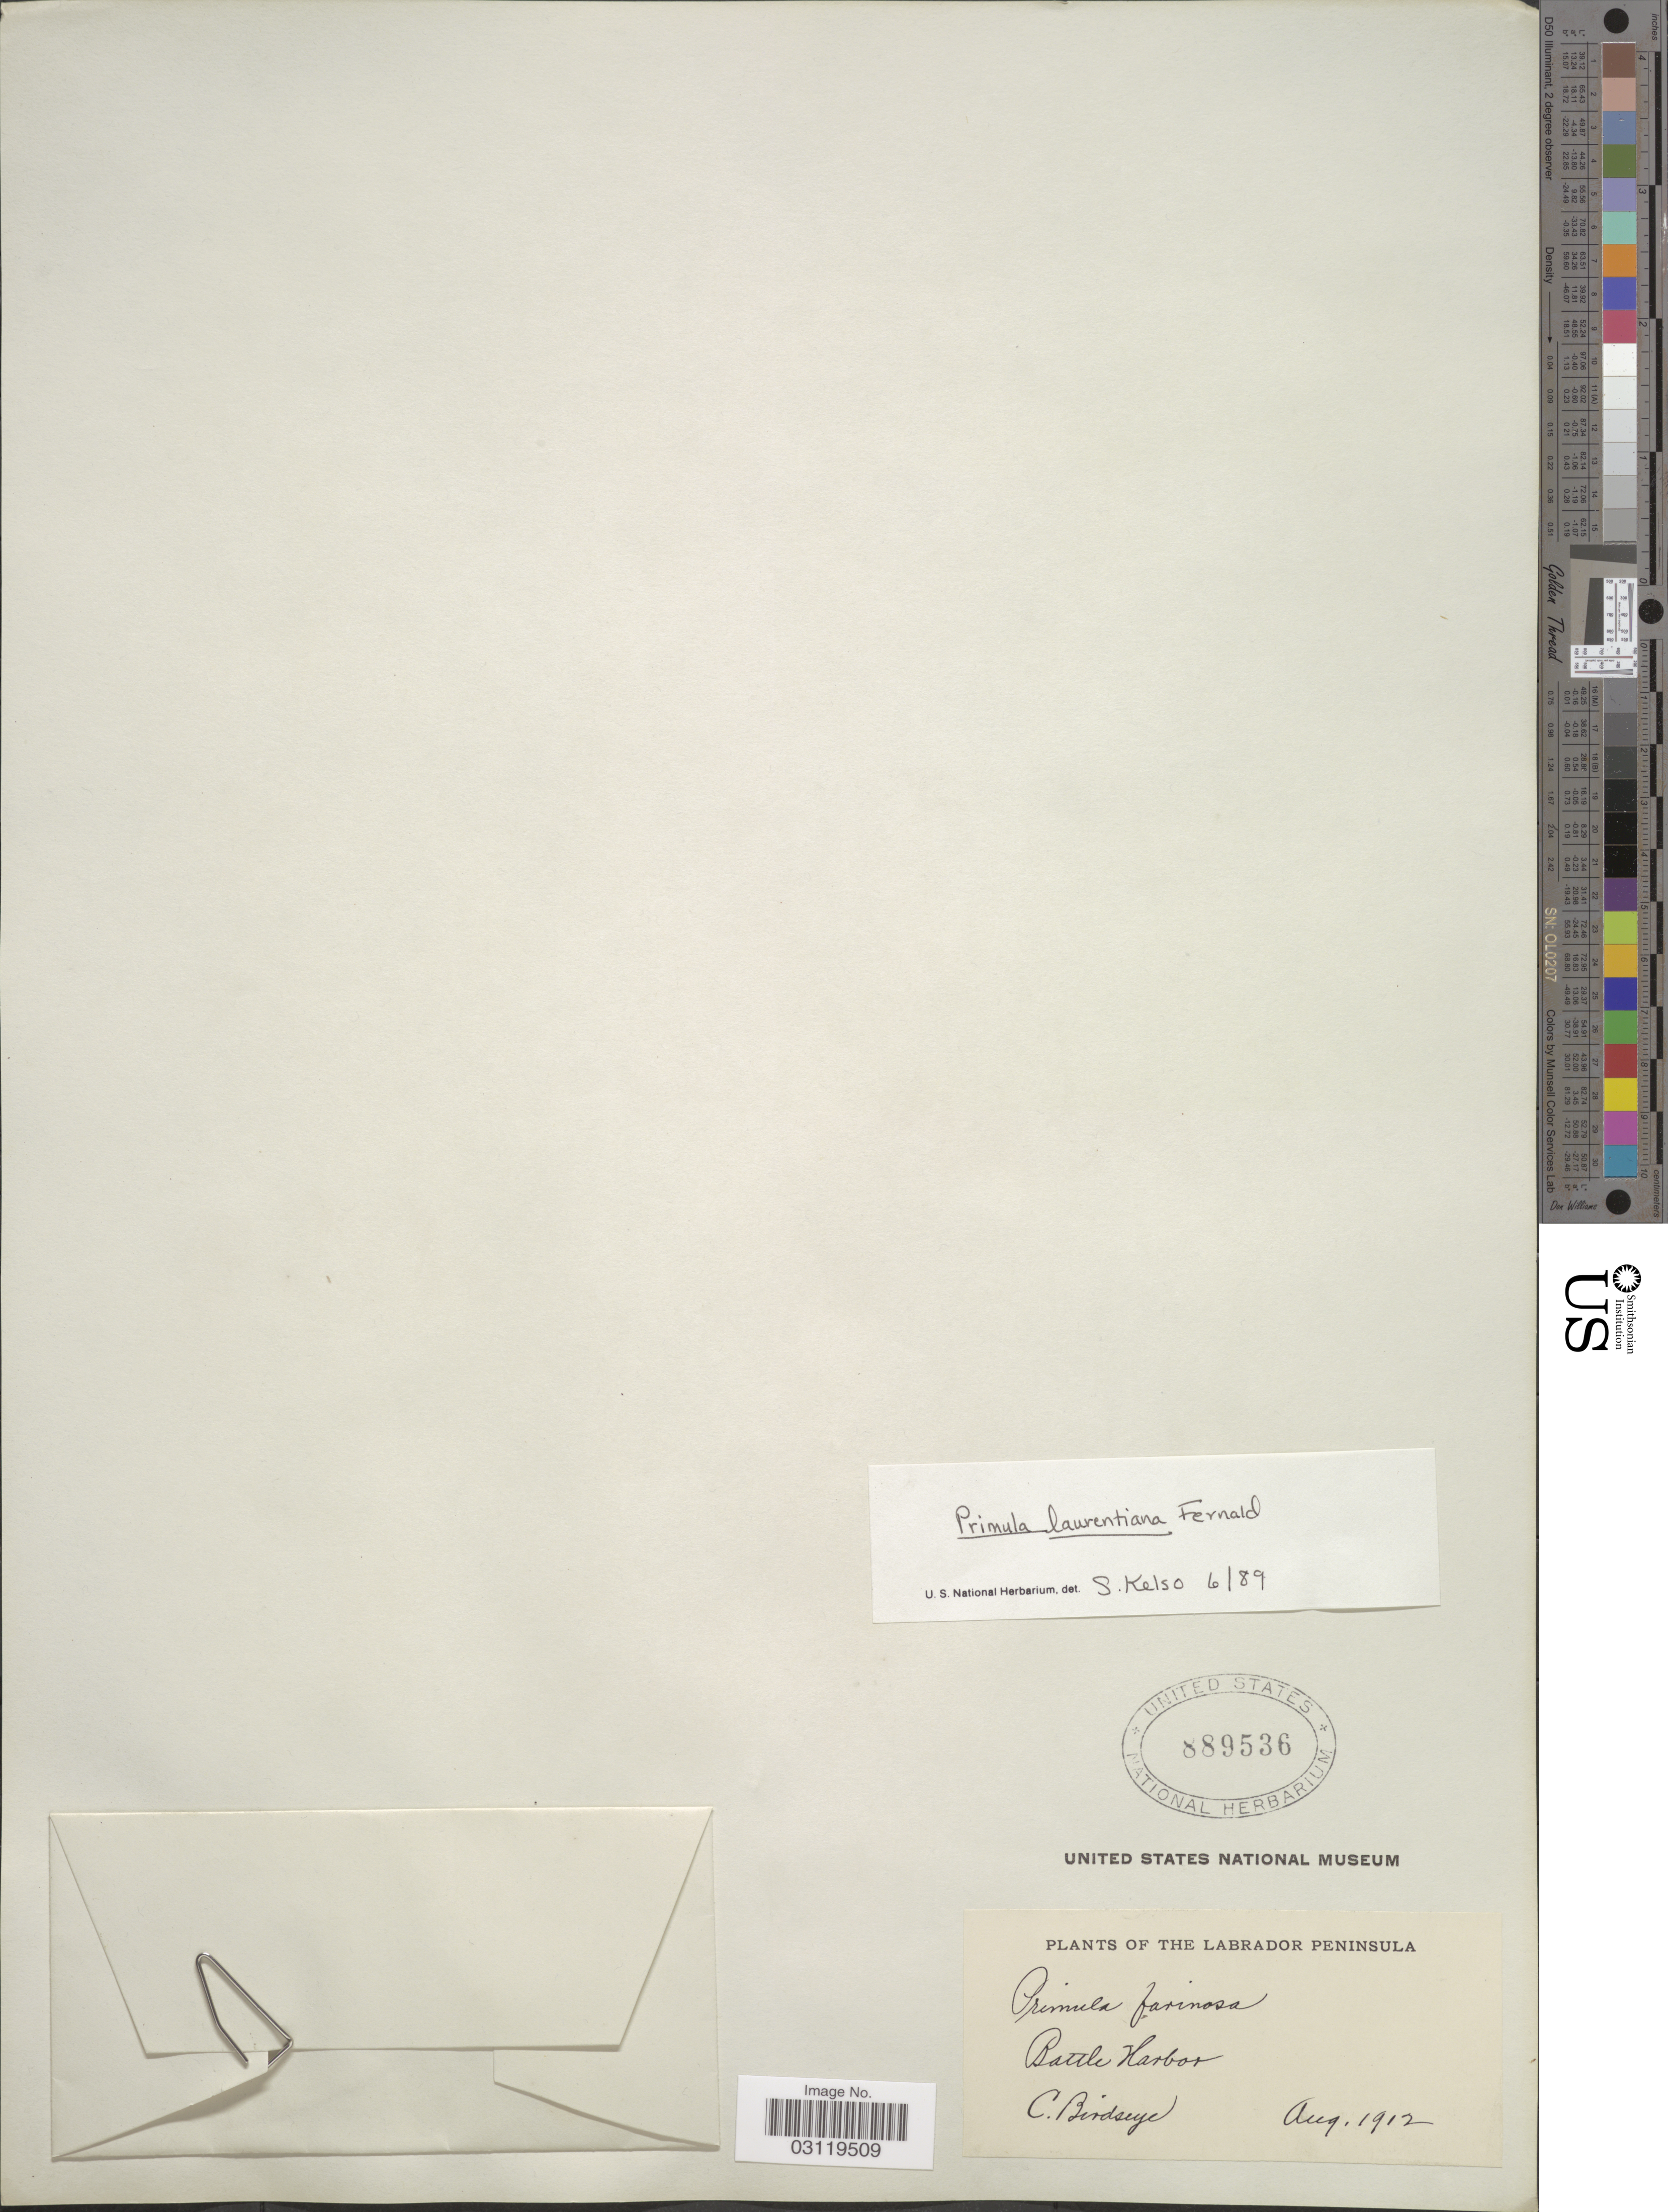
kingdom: Plantae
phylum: Tracheophyta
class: Magnoliopsida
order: Ericales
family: Primulaceae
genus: Primula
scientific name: Primula laurentiana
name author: Fernald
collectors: C. Birdseye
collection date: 1912-08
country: Canada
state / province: Newfoundland and Labrador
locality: Labrador Peninsula. Battle Harbor.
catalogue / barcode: US 889536